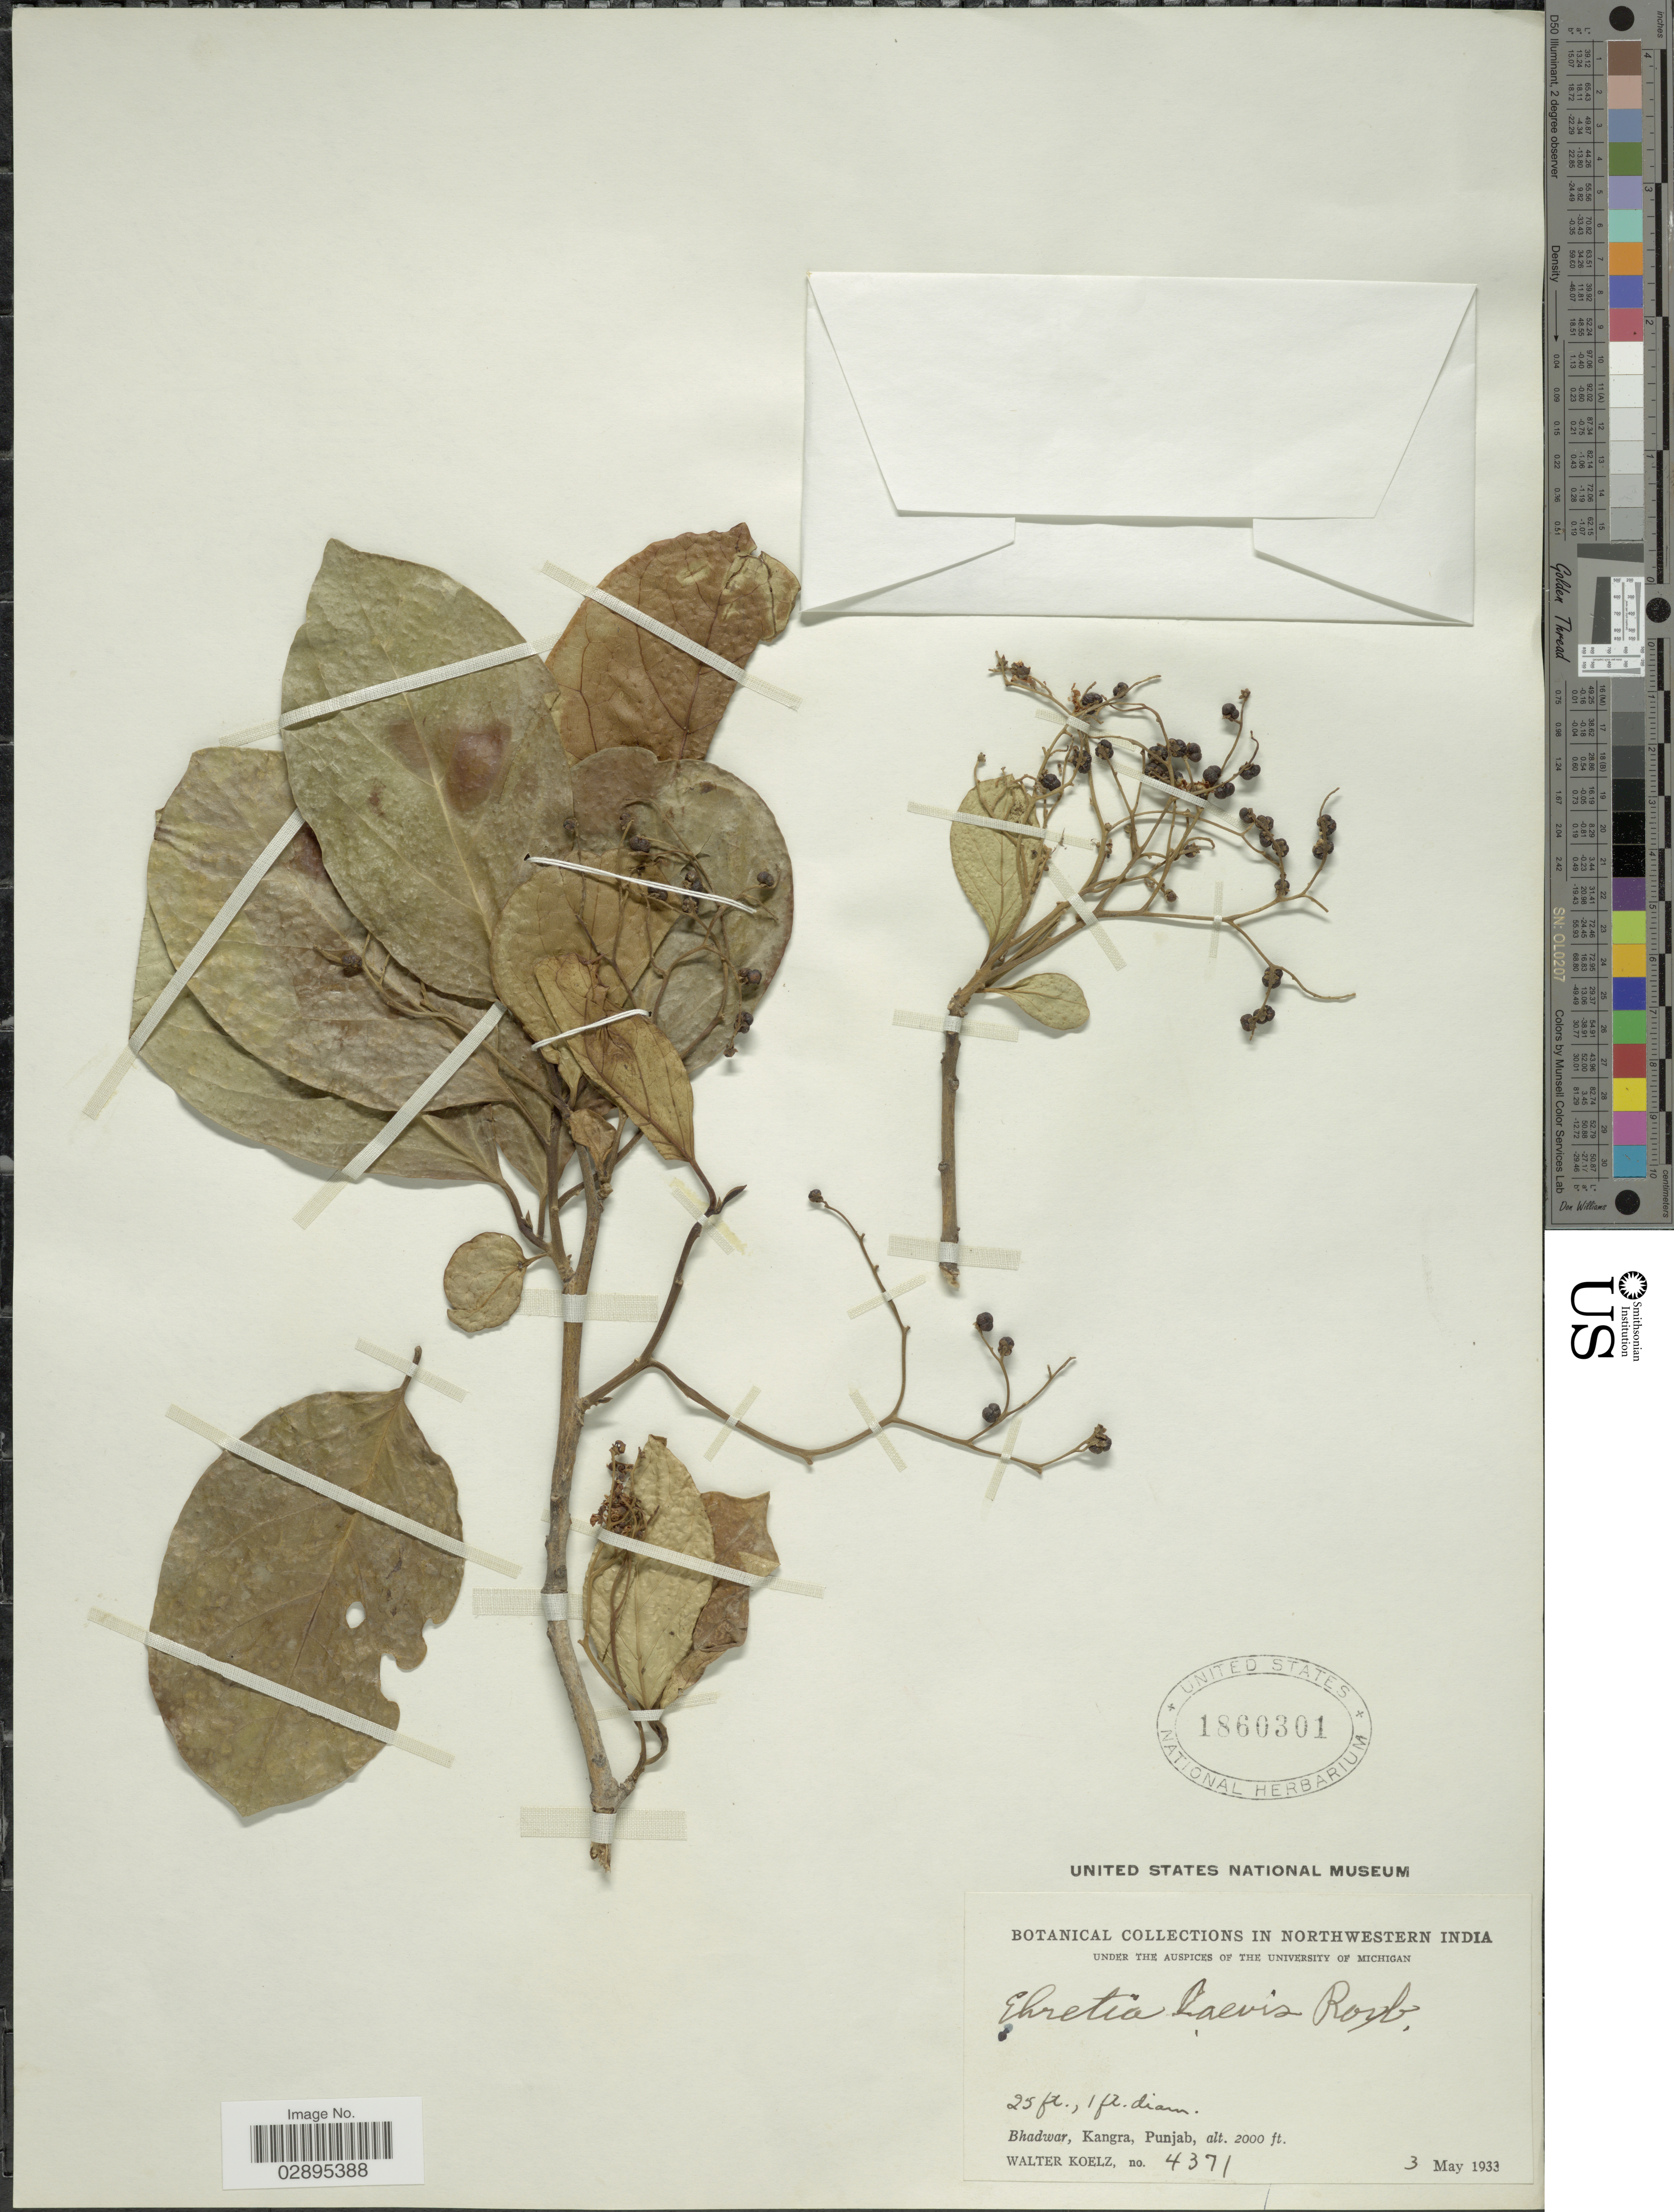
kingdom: Plantae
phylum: Tracheophyta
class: Magnoliopsida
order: Boraginales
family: Ehretiaceae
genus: Ehretia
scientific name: Ehretia laevis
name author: Roxb.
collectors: W. N. Koelz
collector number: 4371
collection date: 1933-05-03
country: India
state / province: Punjab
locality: Northwestern India. Bhadwar, Kangra.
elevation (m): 610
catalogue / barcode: US 1860301